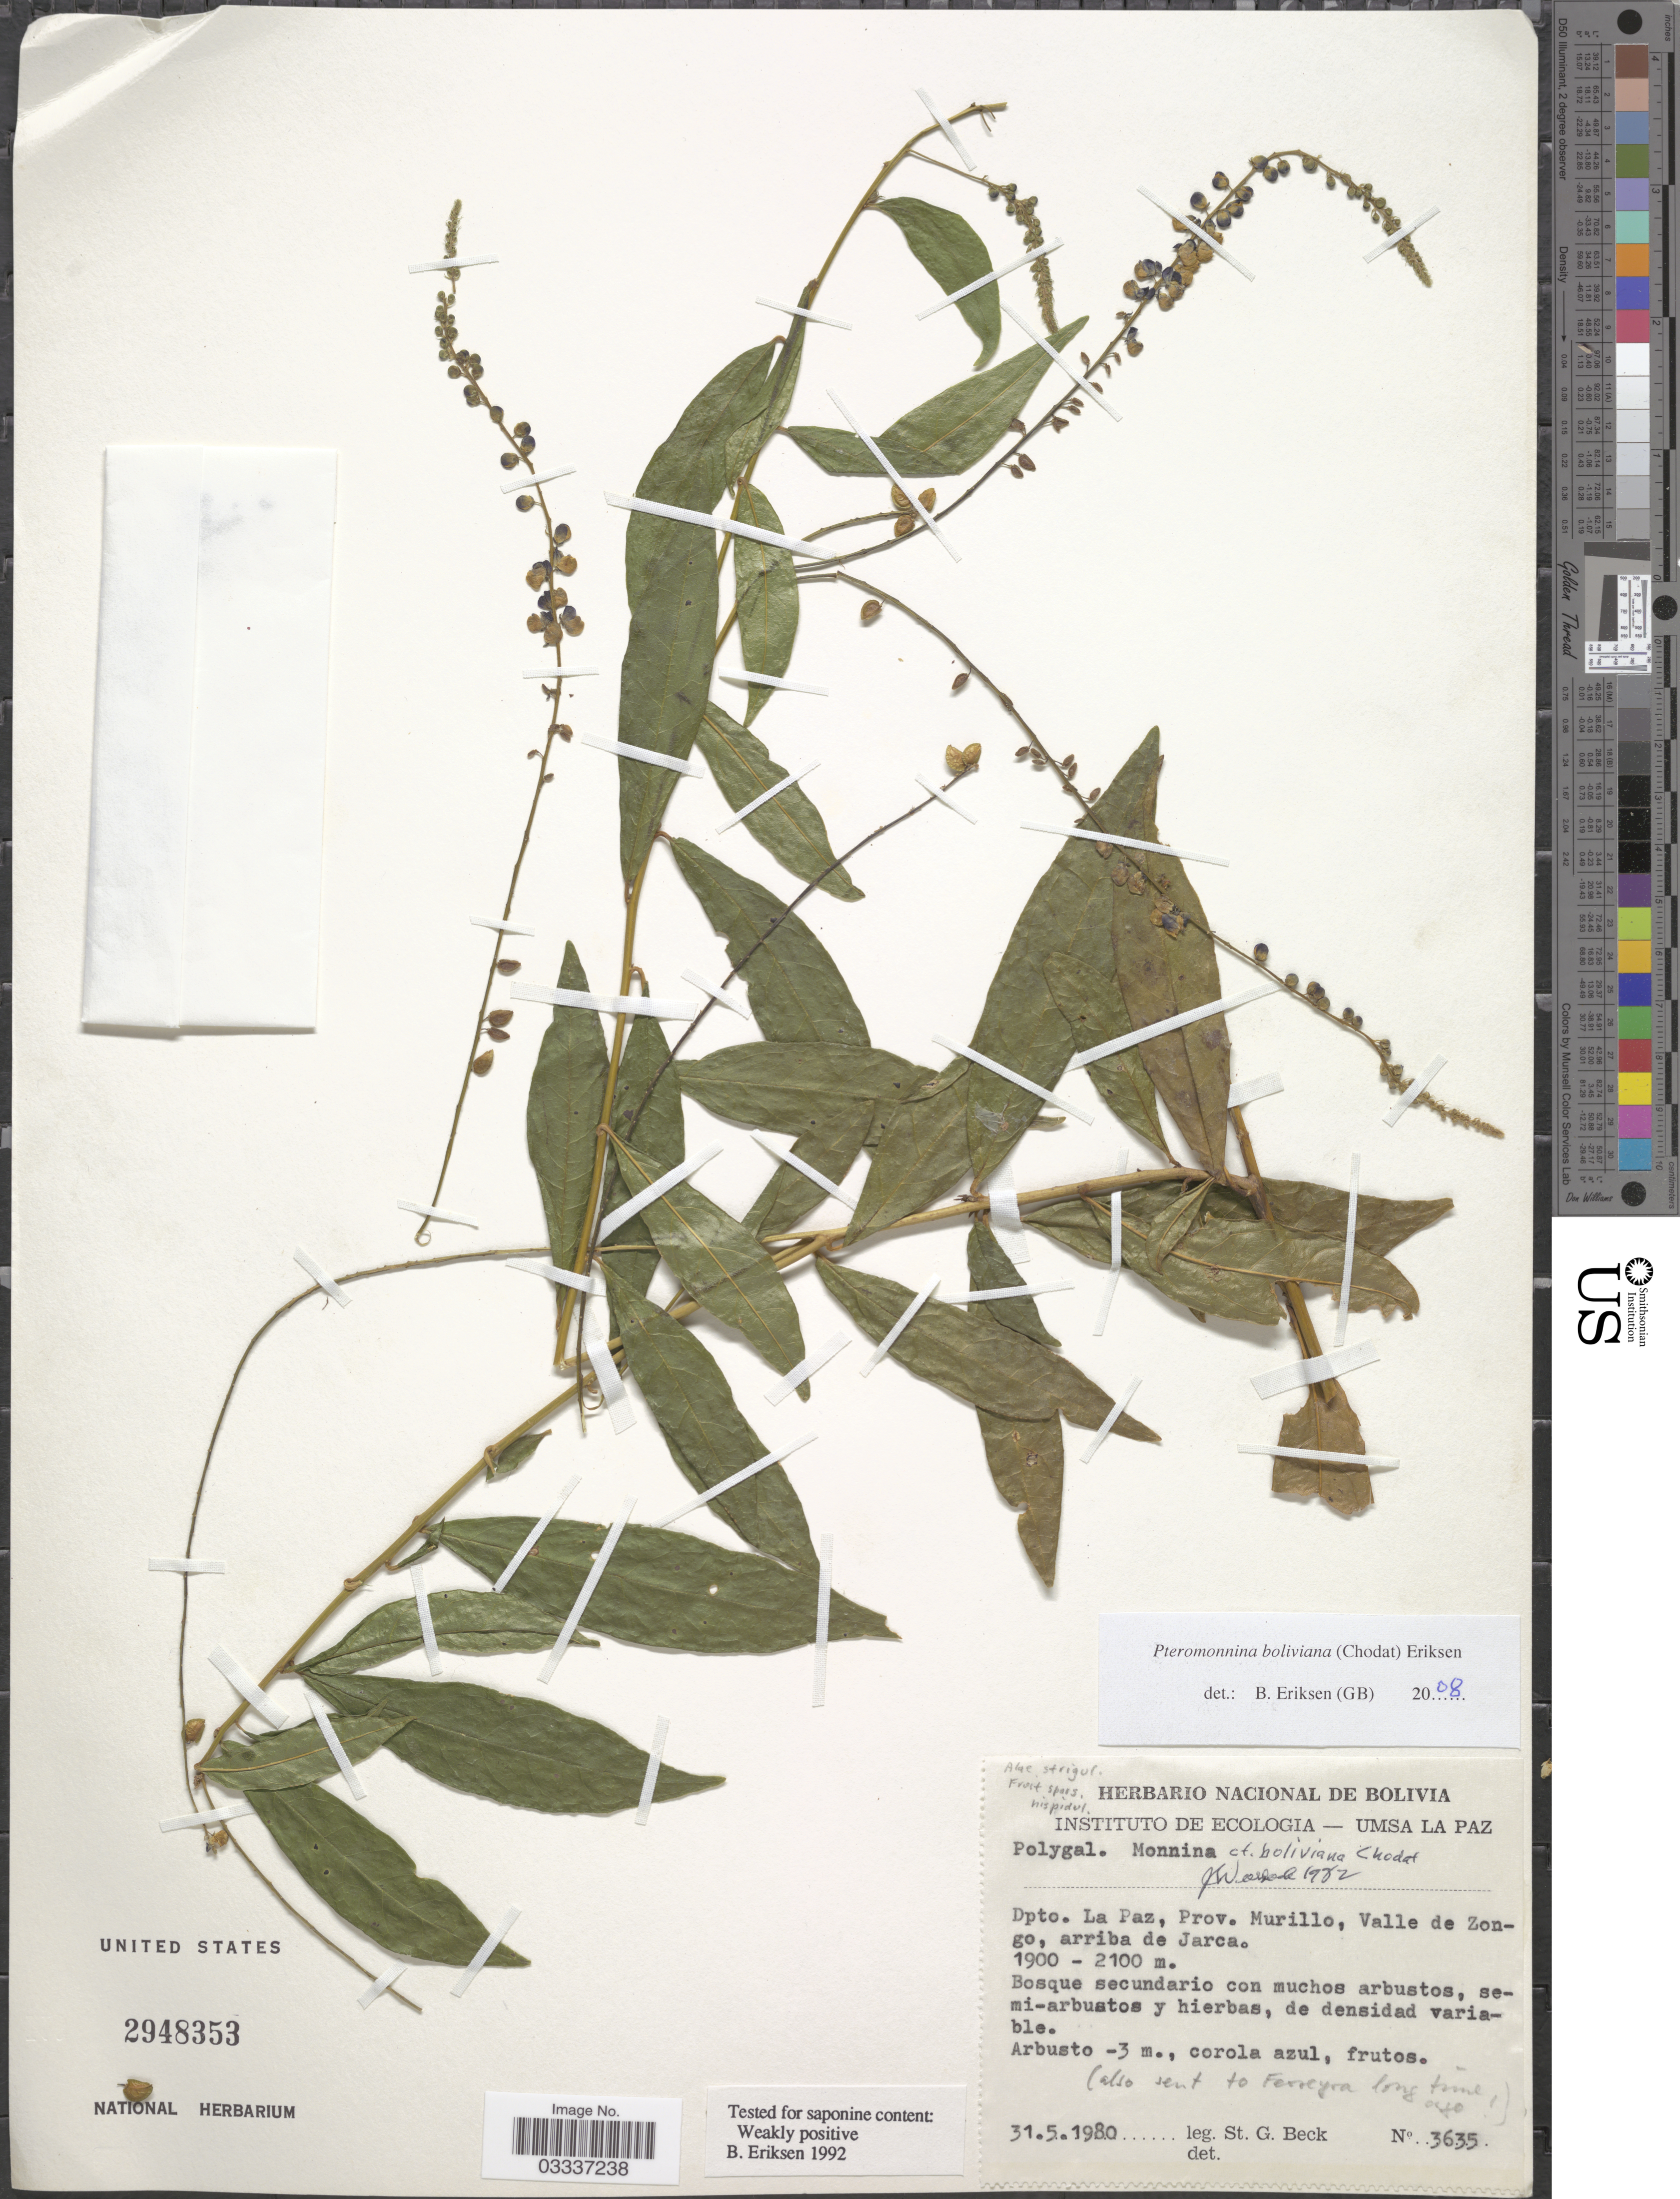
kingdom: Plantae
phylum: Tracheophyta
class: Magnoliopsida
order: Fabales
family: Polygalaceae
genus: Monnina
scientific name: Monnina boliviana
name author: Chodat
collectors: S. G. Beck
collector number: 3635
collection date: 1980-05-31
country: Bolivia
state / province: La Paz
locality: Dpto. La Paz, Prov. Murillo, Valle de Zongo, arriba de Jarca.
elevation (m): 1900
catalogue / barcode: US 2948353